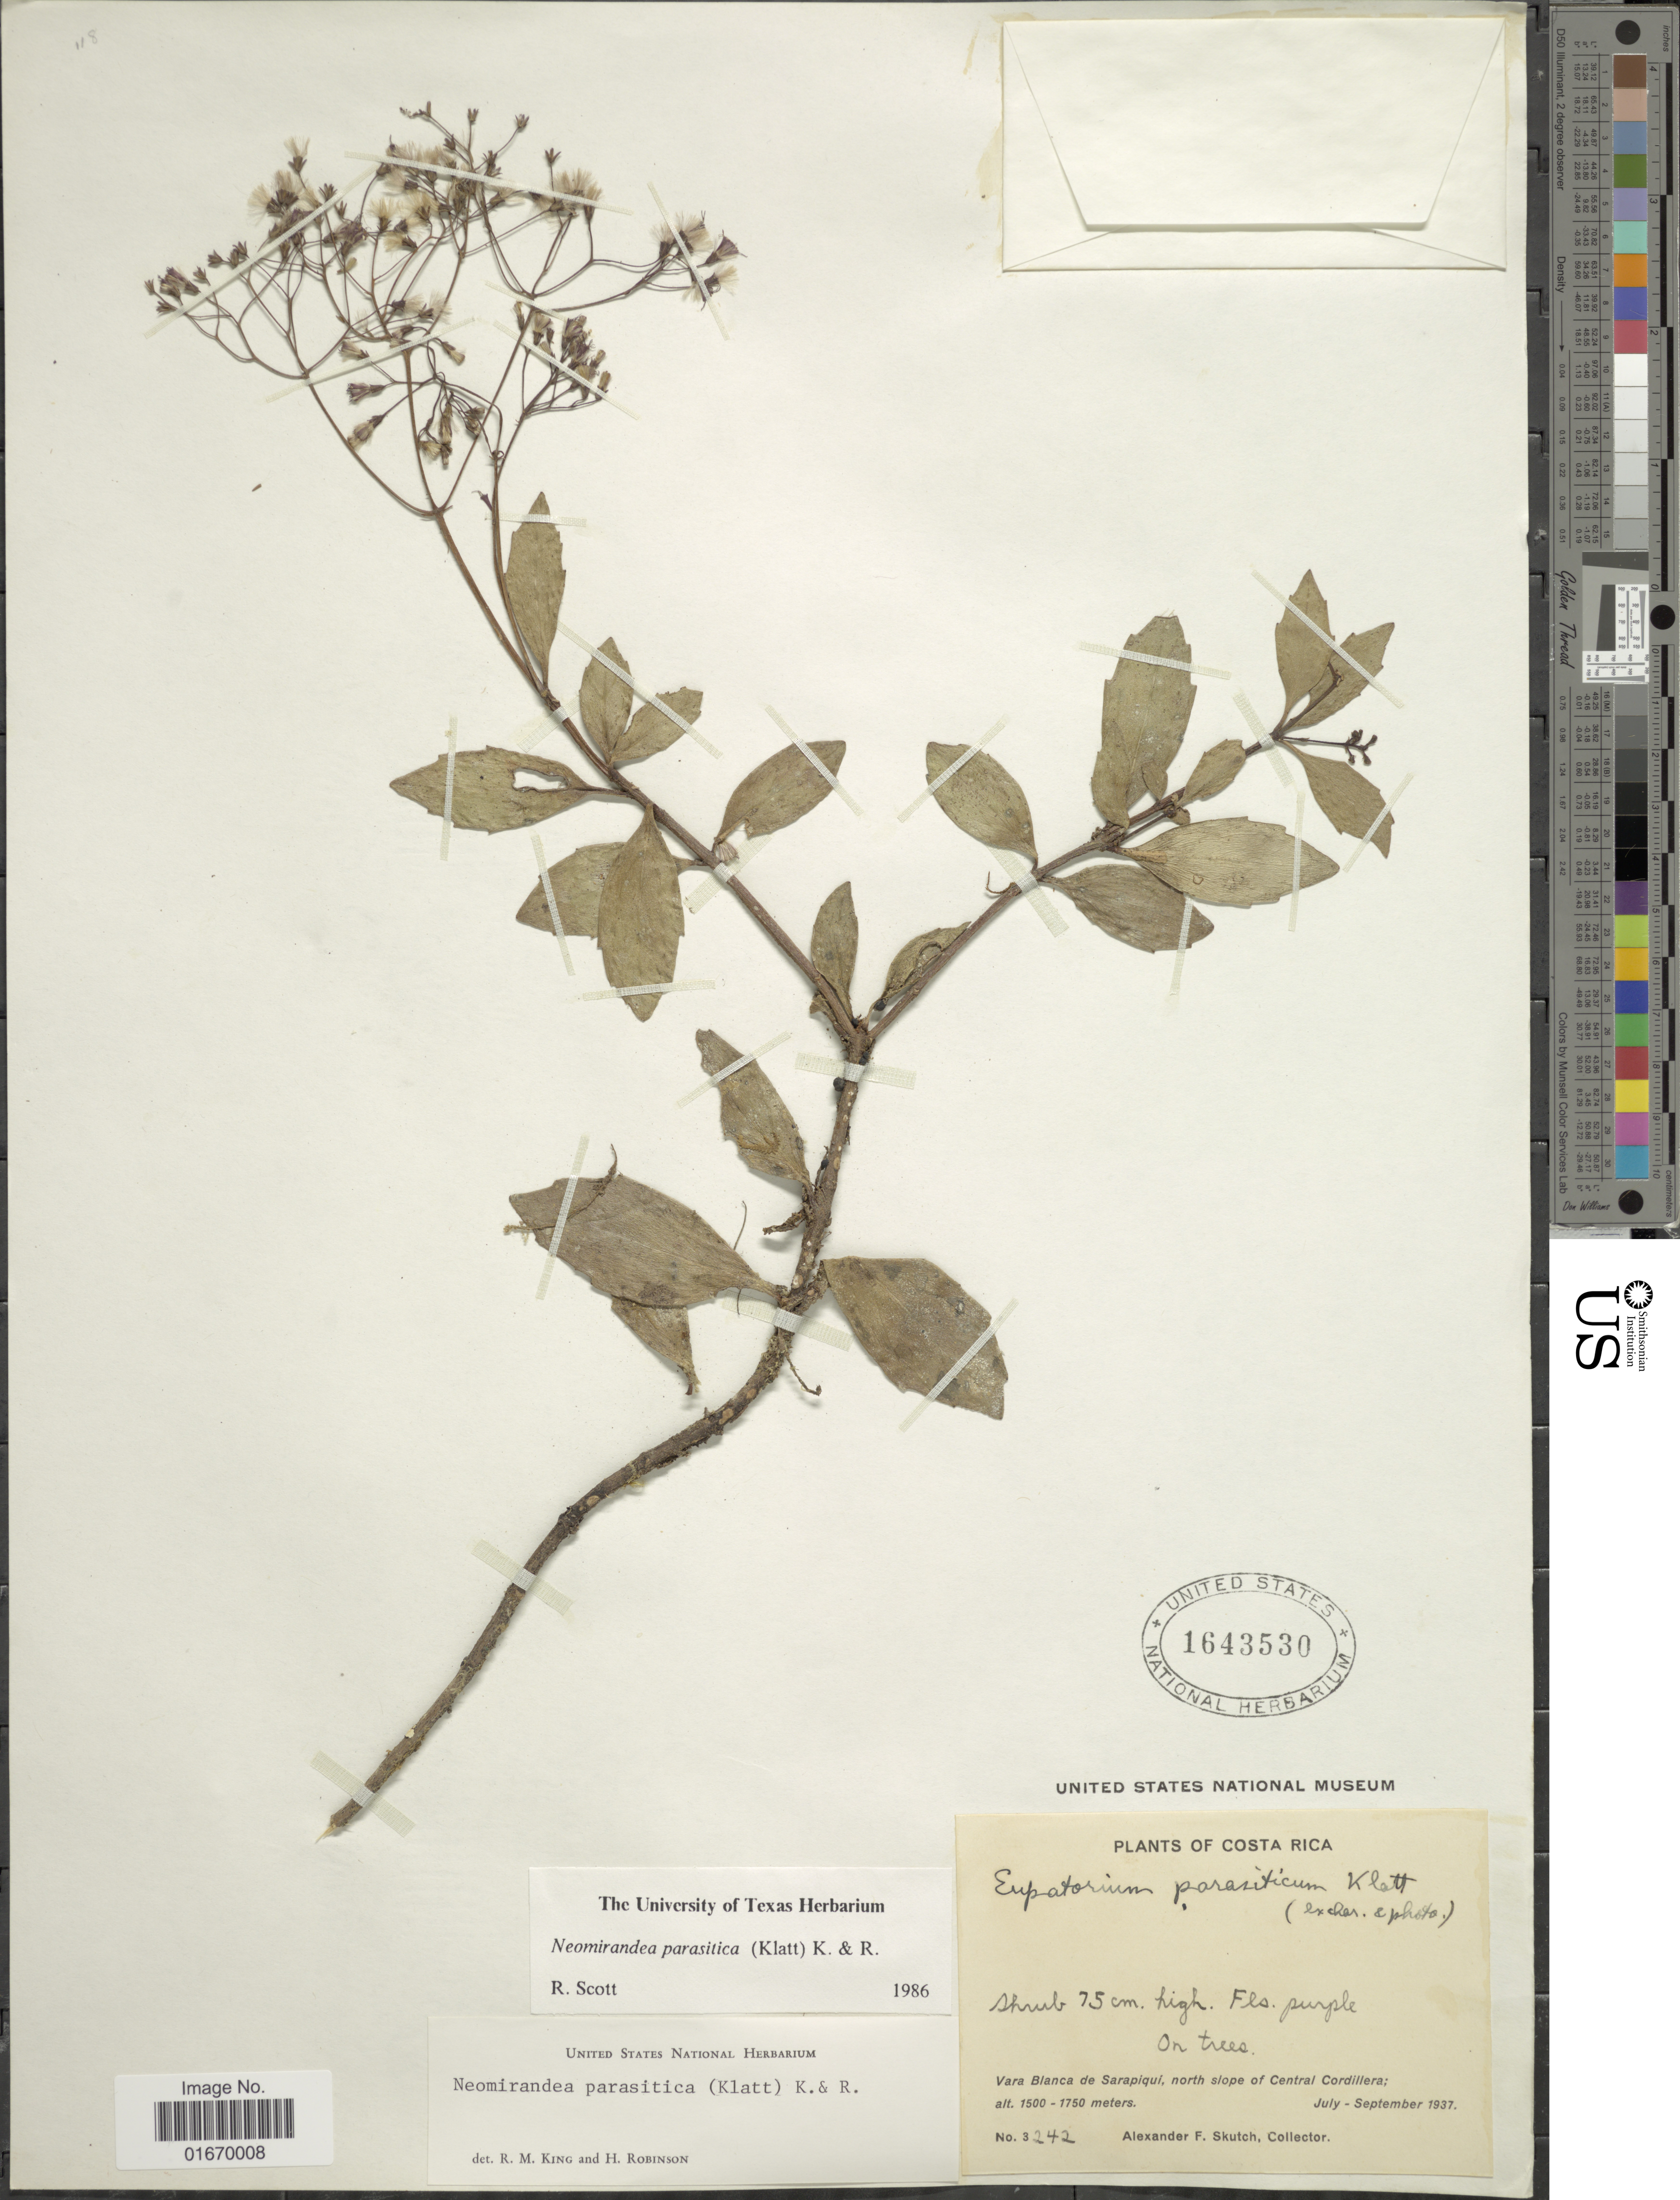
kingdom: Plantae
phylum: Tracheophyta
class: Magnoliopsida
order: Asterales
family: Asteraceae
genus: Neomirandea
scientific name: Neomirandea parasitica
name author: (Klatt) R.M. King & H. Rob.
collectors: A. F. Skutch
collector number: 3242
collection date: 1937-07/1937-09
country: Costa Rica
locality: Vara Blanca de Sarapiqui, north slope of Central Cordillera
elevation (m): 1500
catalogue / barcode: US 1643530